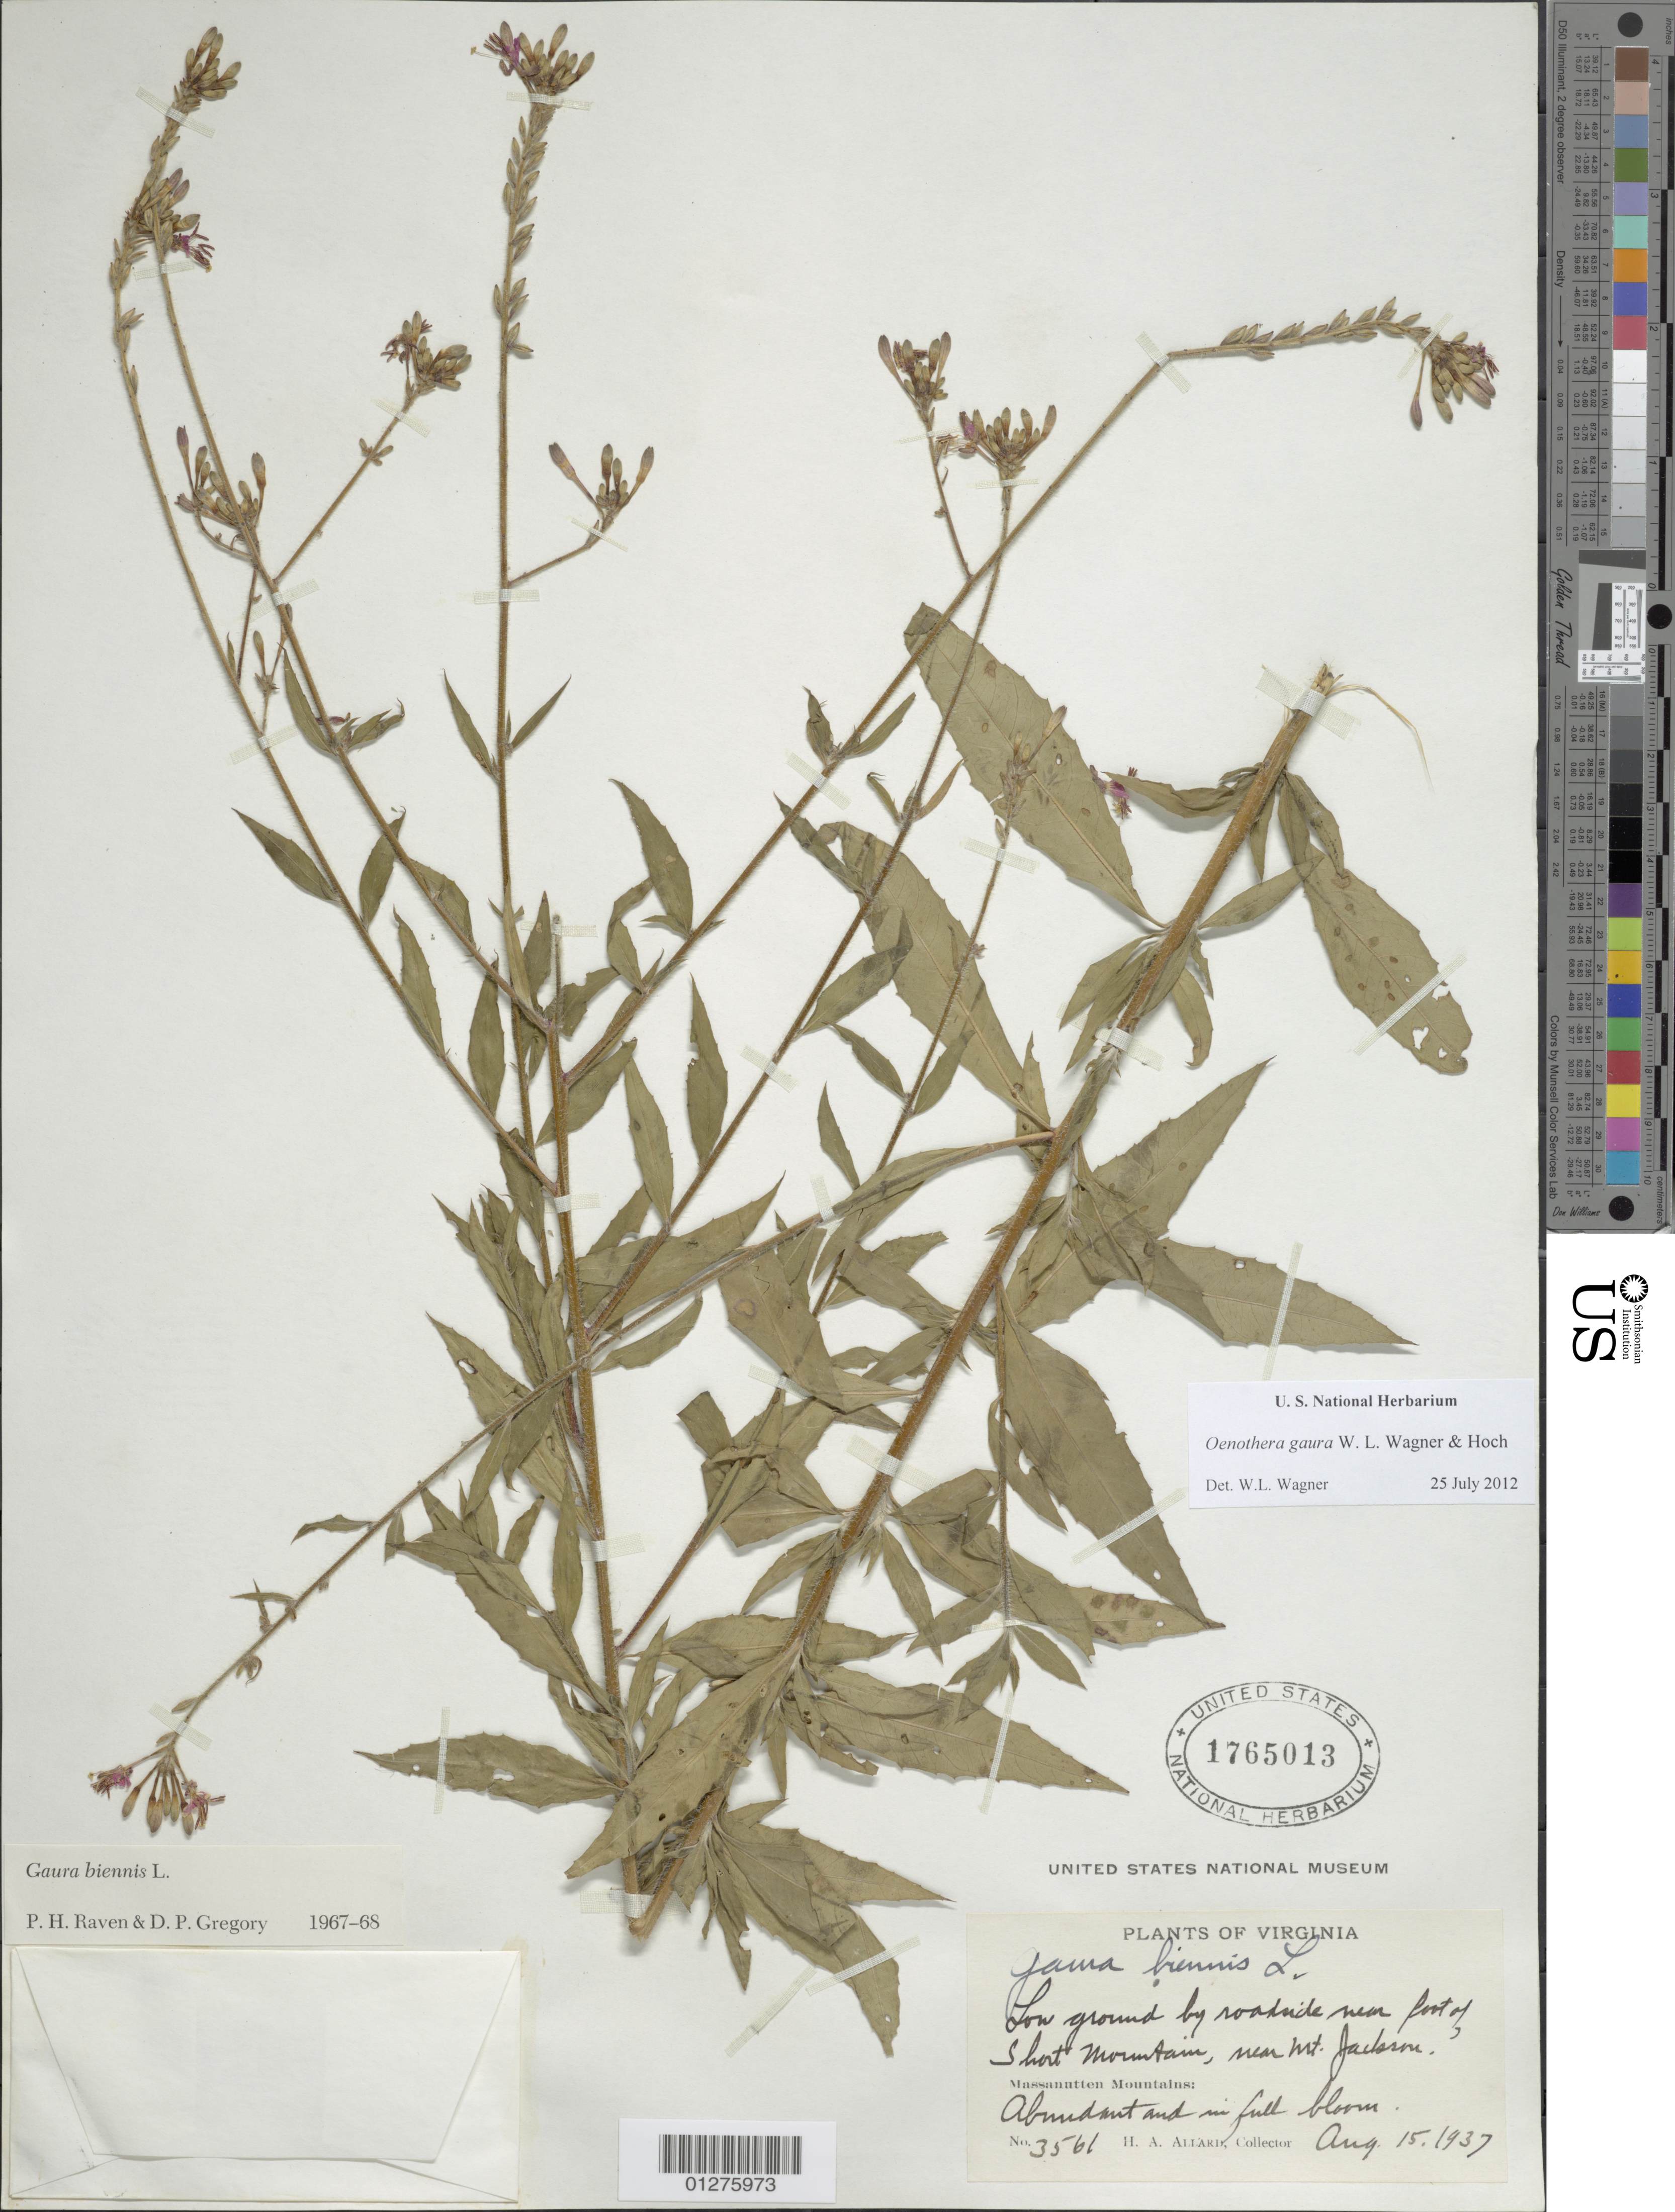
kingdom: Plantae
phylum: Tracheophyta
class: Magnoliopsida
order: Myrtales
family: Onagraceae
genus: Oenothera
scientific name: Oenothera gaura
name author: W.L. Wagner & Hoch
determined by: Wagner, W. L., (BOT), Smithsonian Institution - National Museum of Natural History (UNITED STATES)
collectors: H. A. Allard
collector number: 3561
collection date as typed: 15 Aug 1937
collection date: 1937-08-15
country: United States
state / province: Virginia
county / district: Shenandoah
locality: Near foot of Short Mountain, near Mt. Jackson, Massanutten Mountains.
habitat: Low ground by roadside.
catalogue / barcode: US 1765013